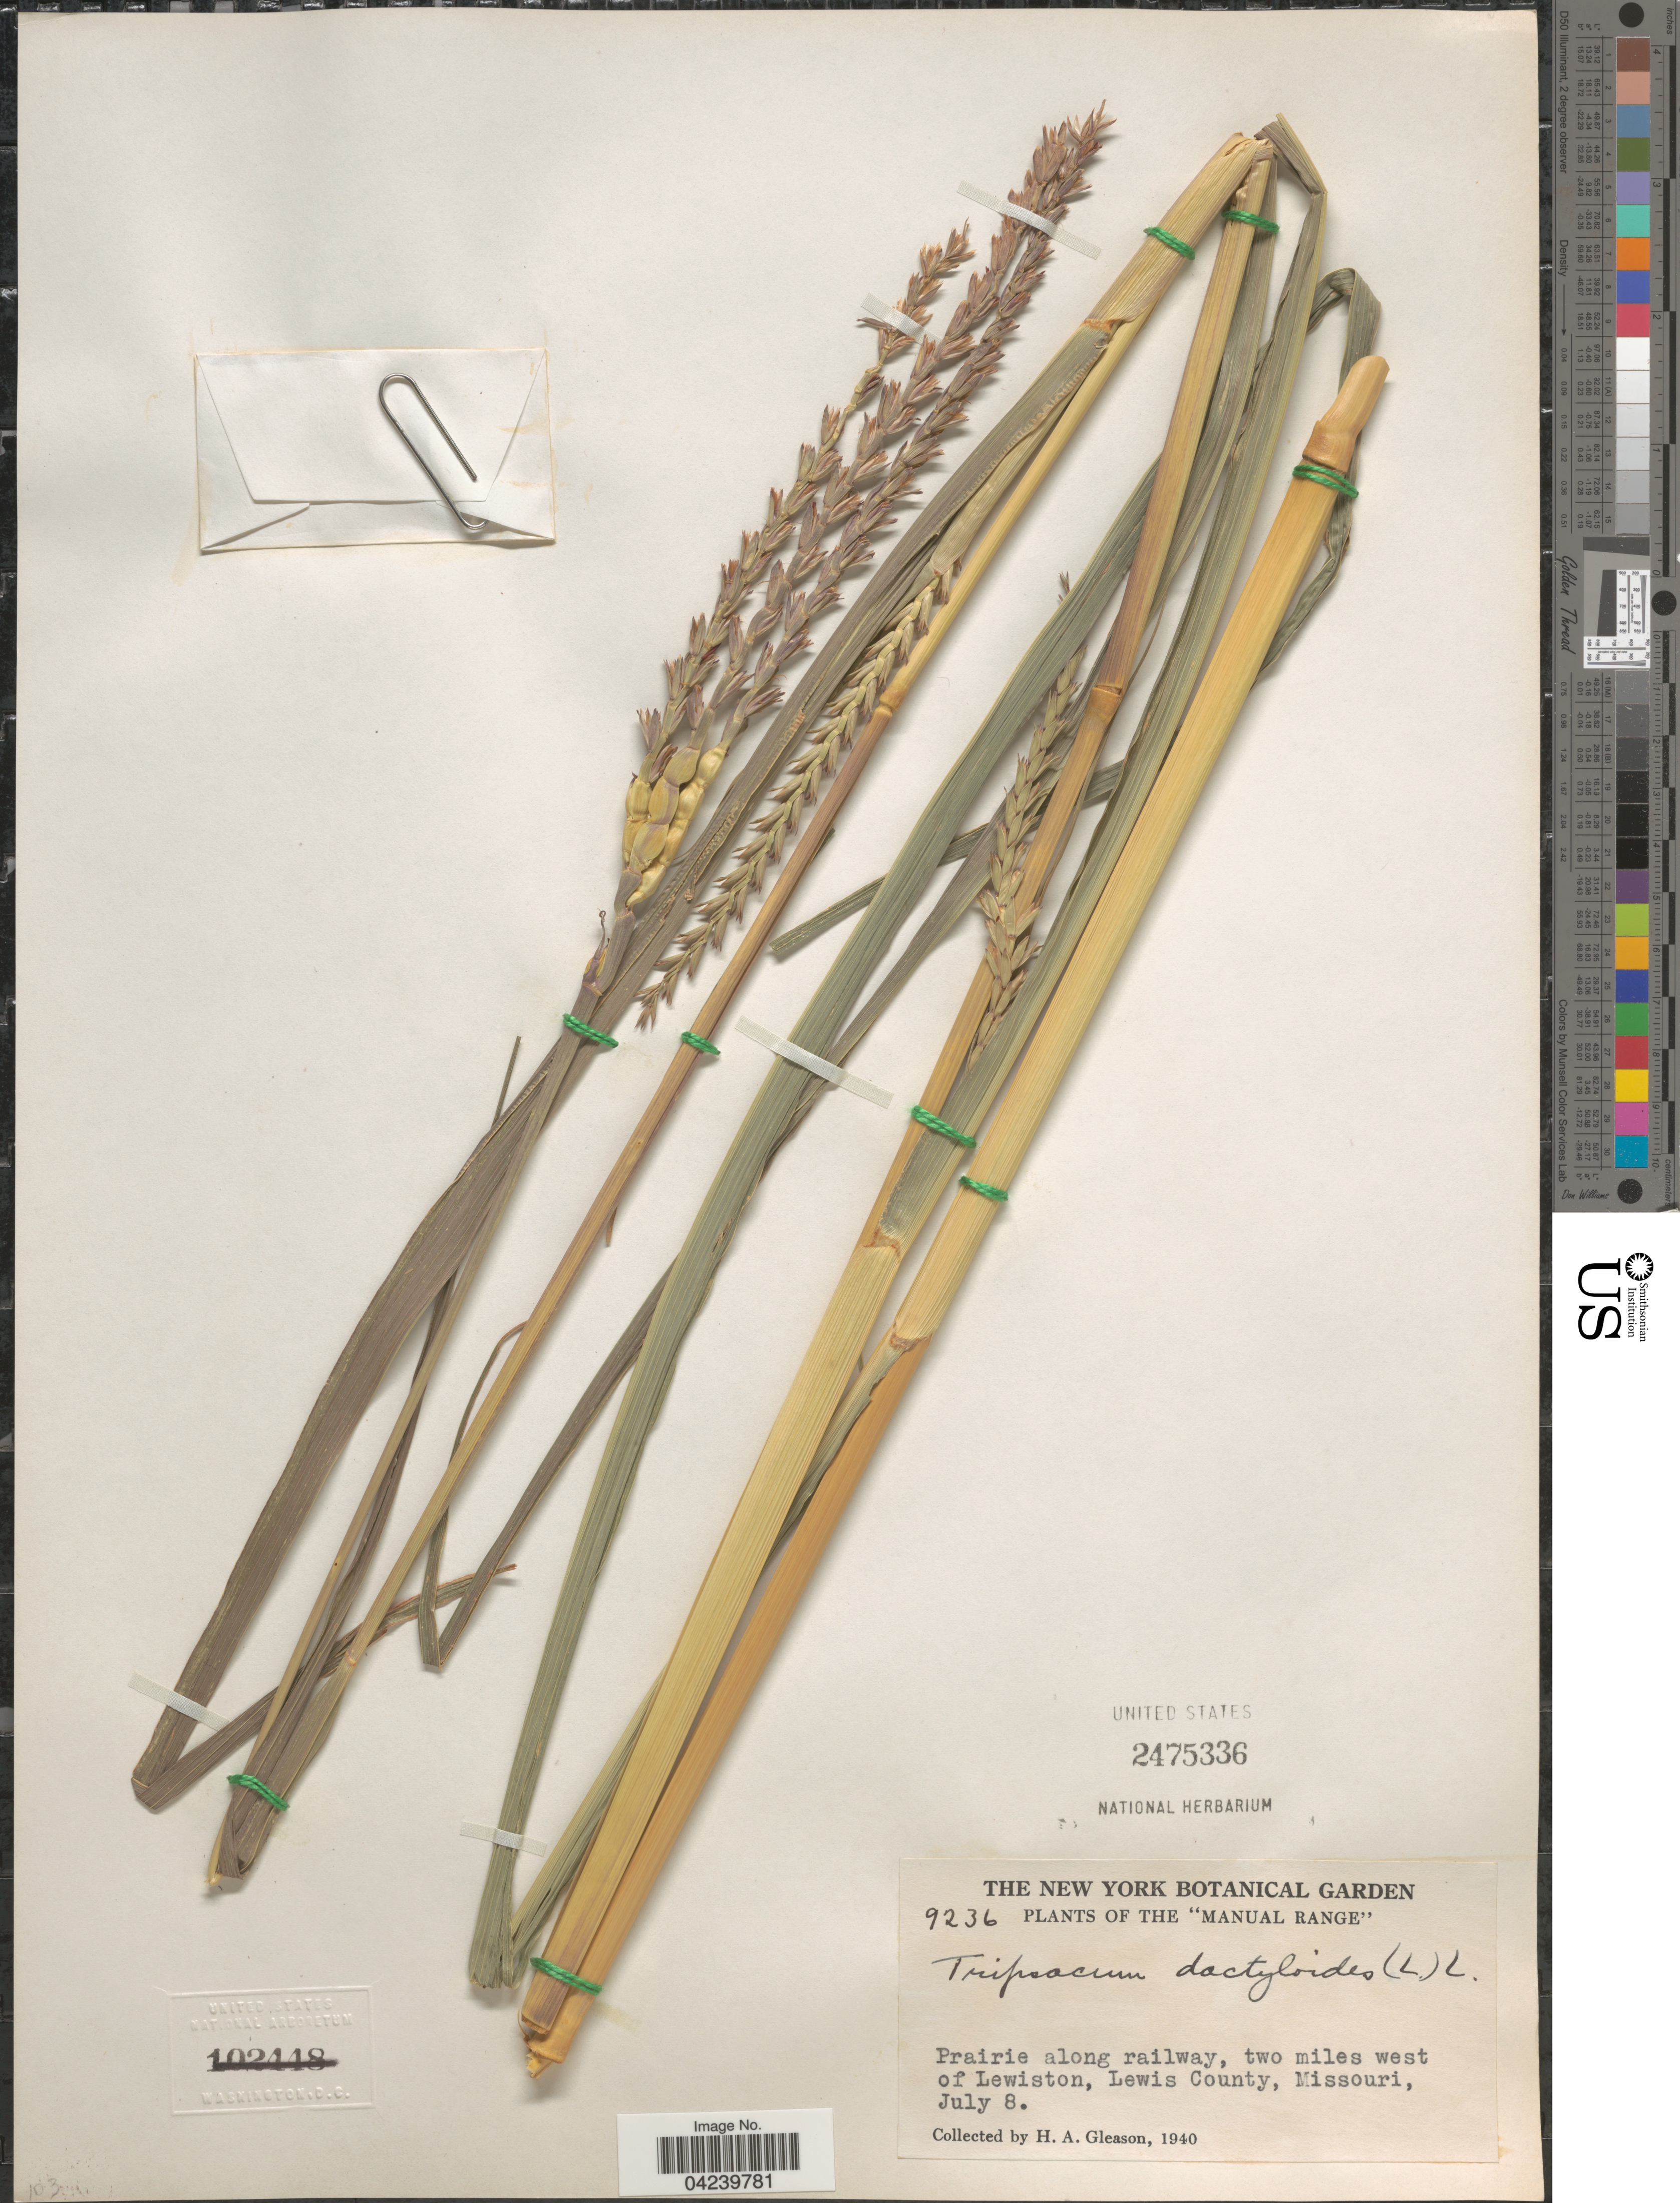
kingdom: Plantae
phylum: Tracheophyta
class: Liliopsida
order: Poales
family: Poaceae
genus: Tripsacum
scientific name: Tripsacum dactyloides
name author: (L.) L.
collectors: H. A. Gleason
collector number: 9236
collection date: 1940-07-08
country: United States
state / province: Missouri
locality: The "Manual Range". Prairie along railway, two miles west of Lewiston, Lewis County.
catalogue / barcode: US 2475336